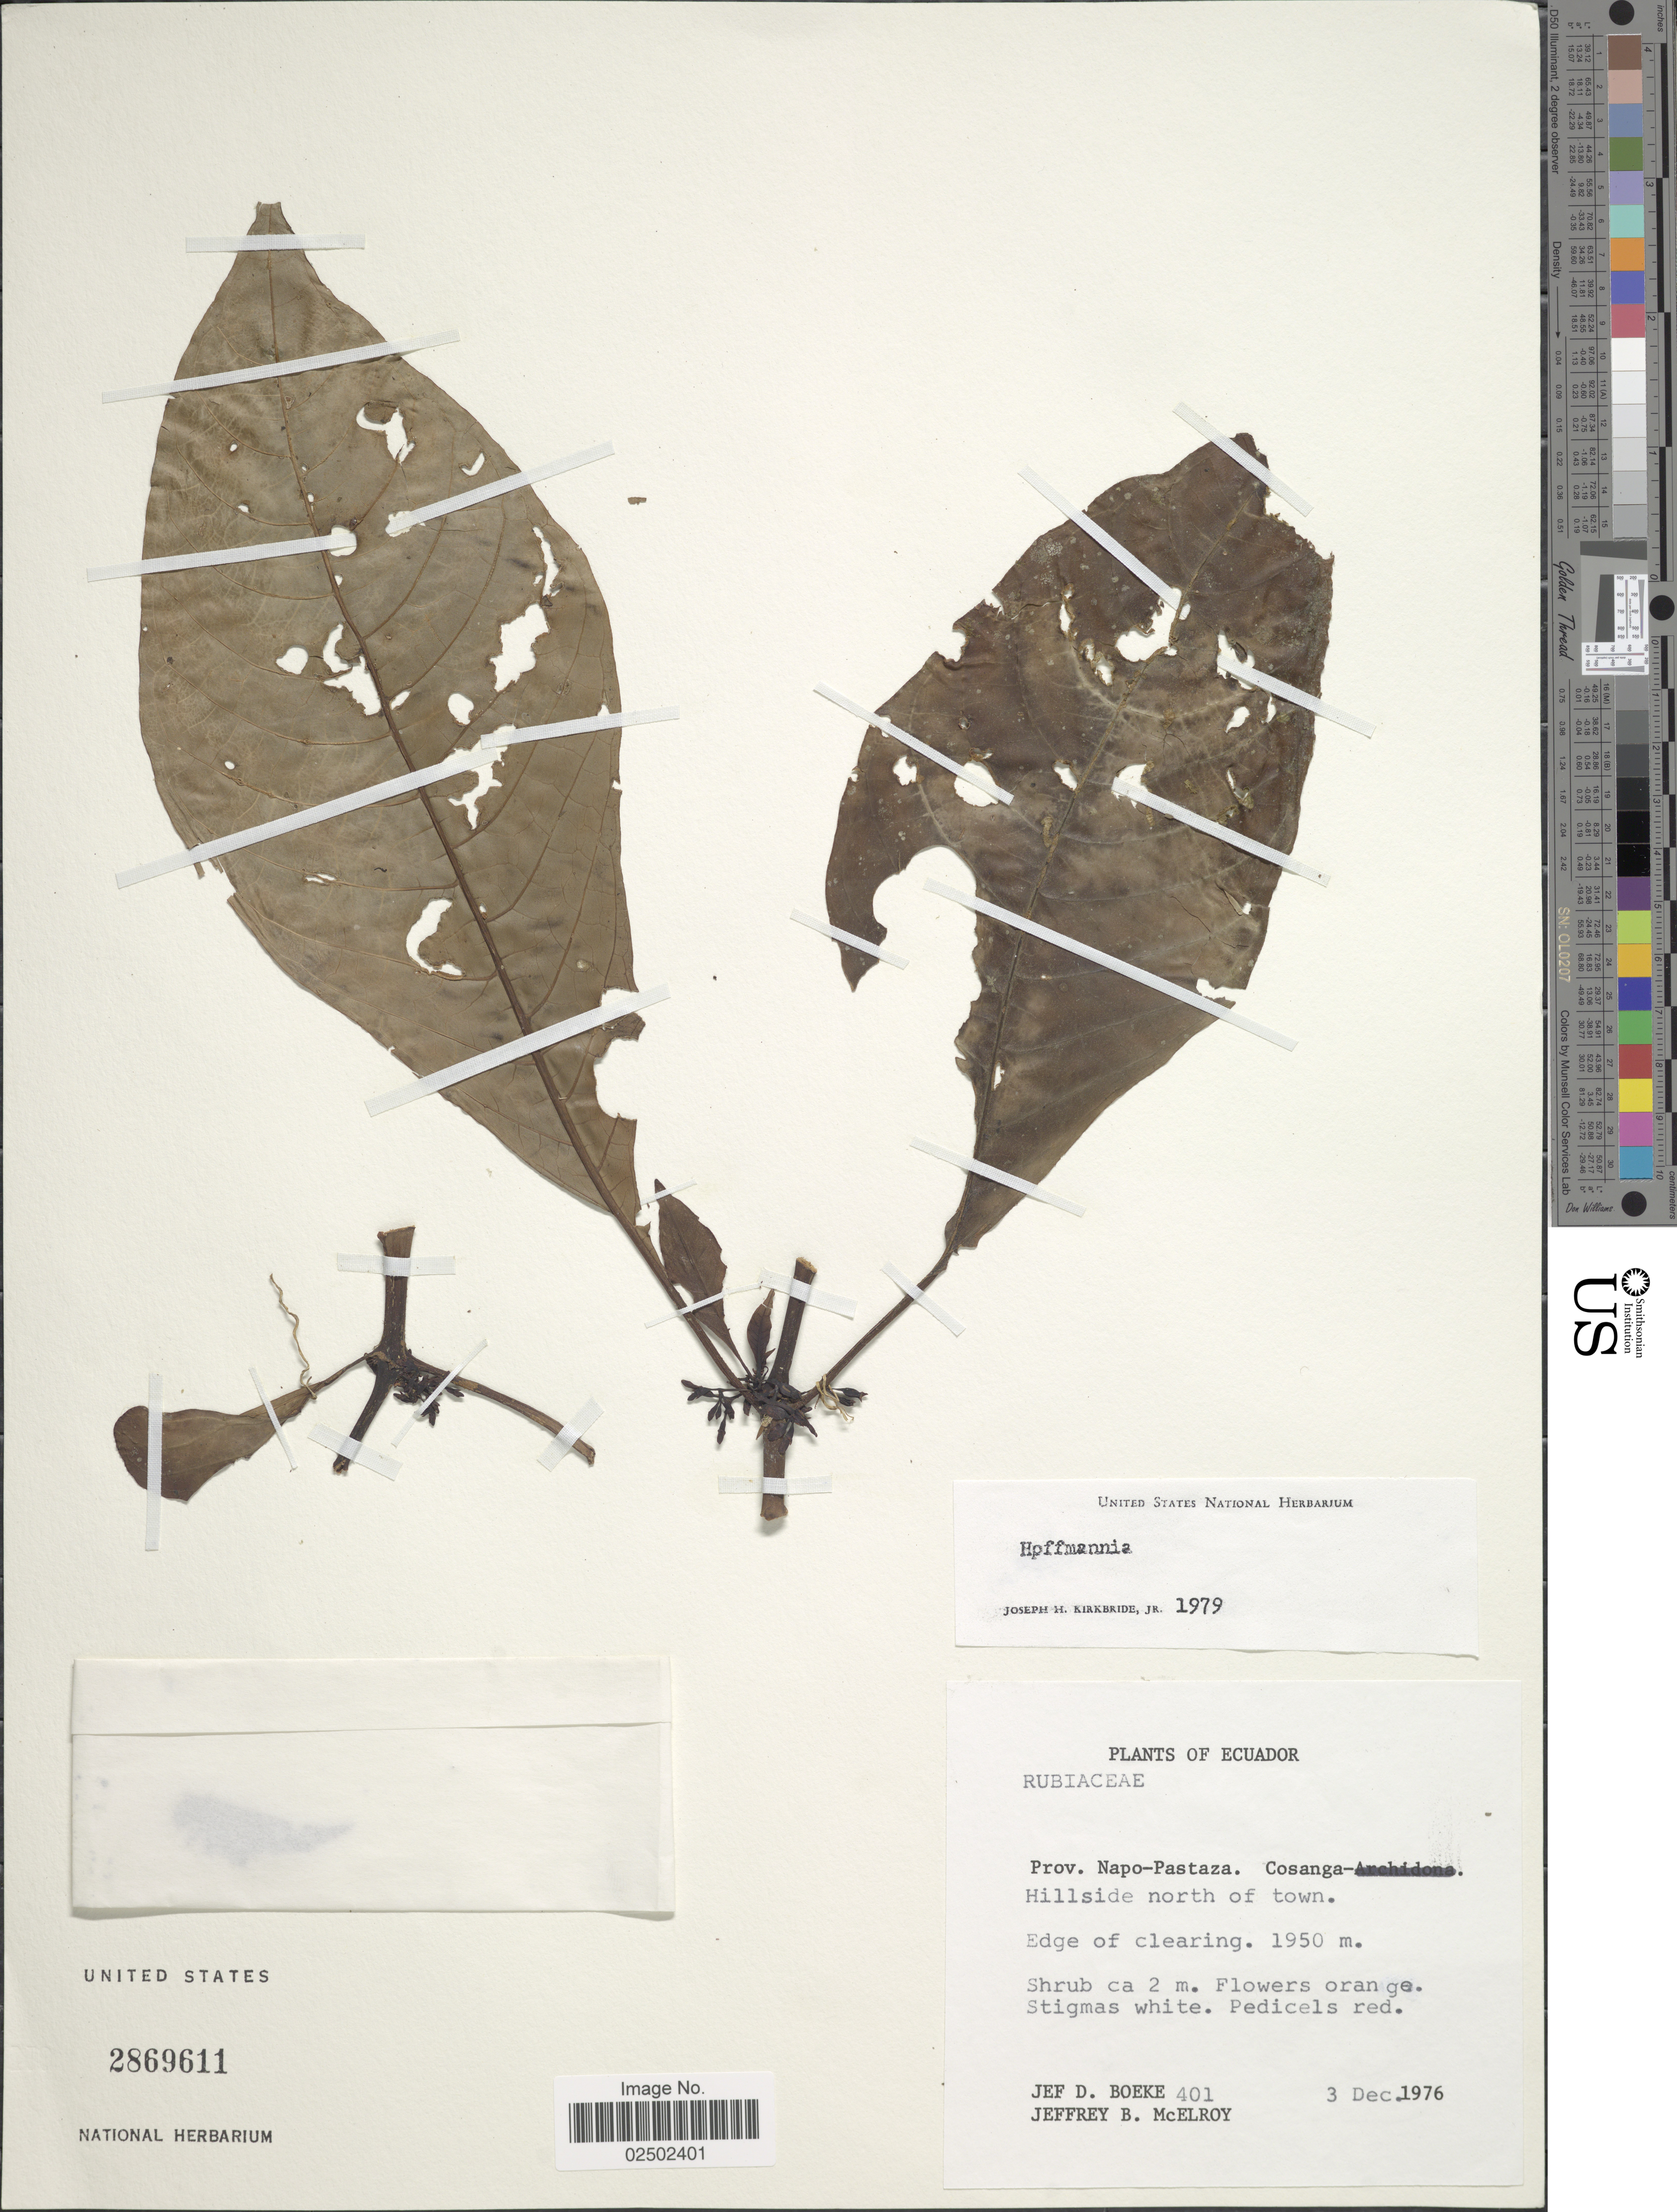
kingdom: Plantae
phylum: Tracheophyta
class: Magnoliopsida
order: Gentianales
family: Rubiaceae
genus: Hoffmannia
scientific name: Hoffmannia sp.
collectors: J. Boeke & J. B. McElroy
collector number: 401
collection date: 1976-12-03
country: Ecuador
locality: Prov. Napo-Pastaza. Cosanga. Hillside north of town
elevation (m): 1950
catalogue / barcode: US 2869611